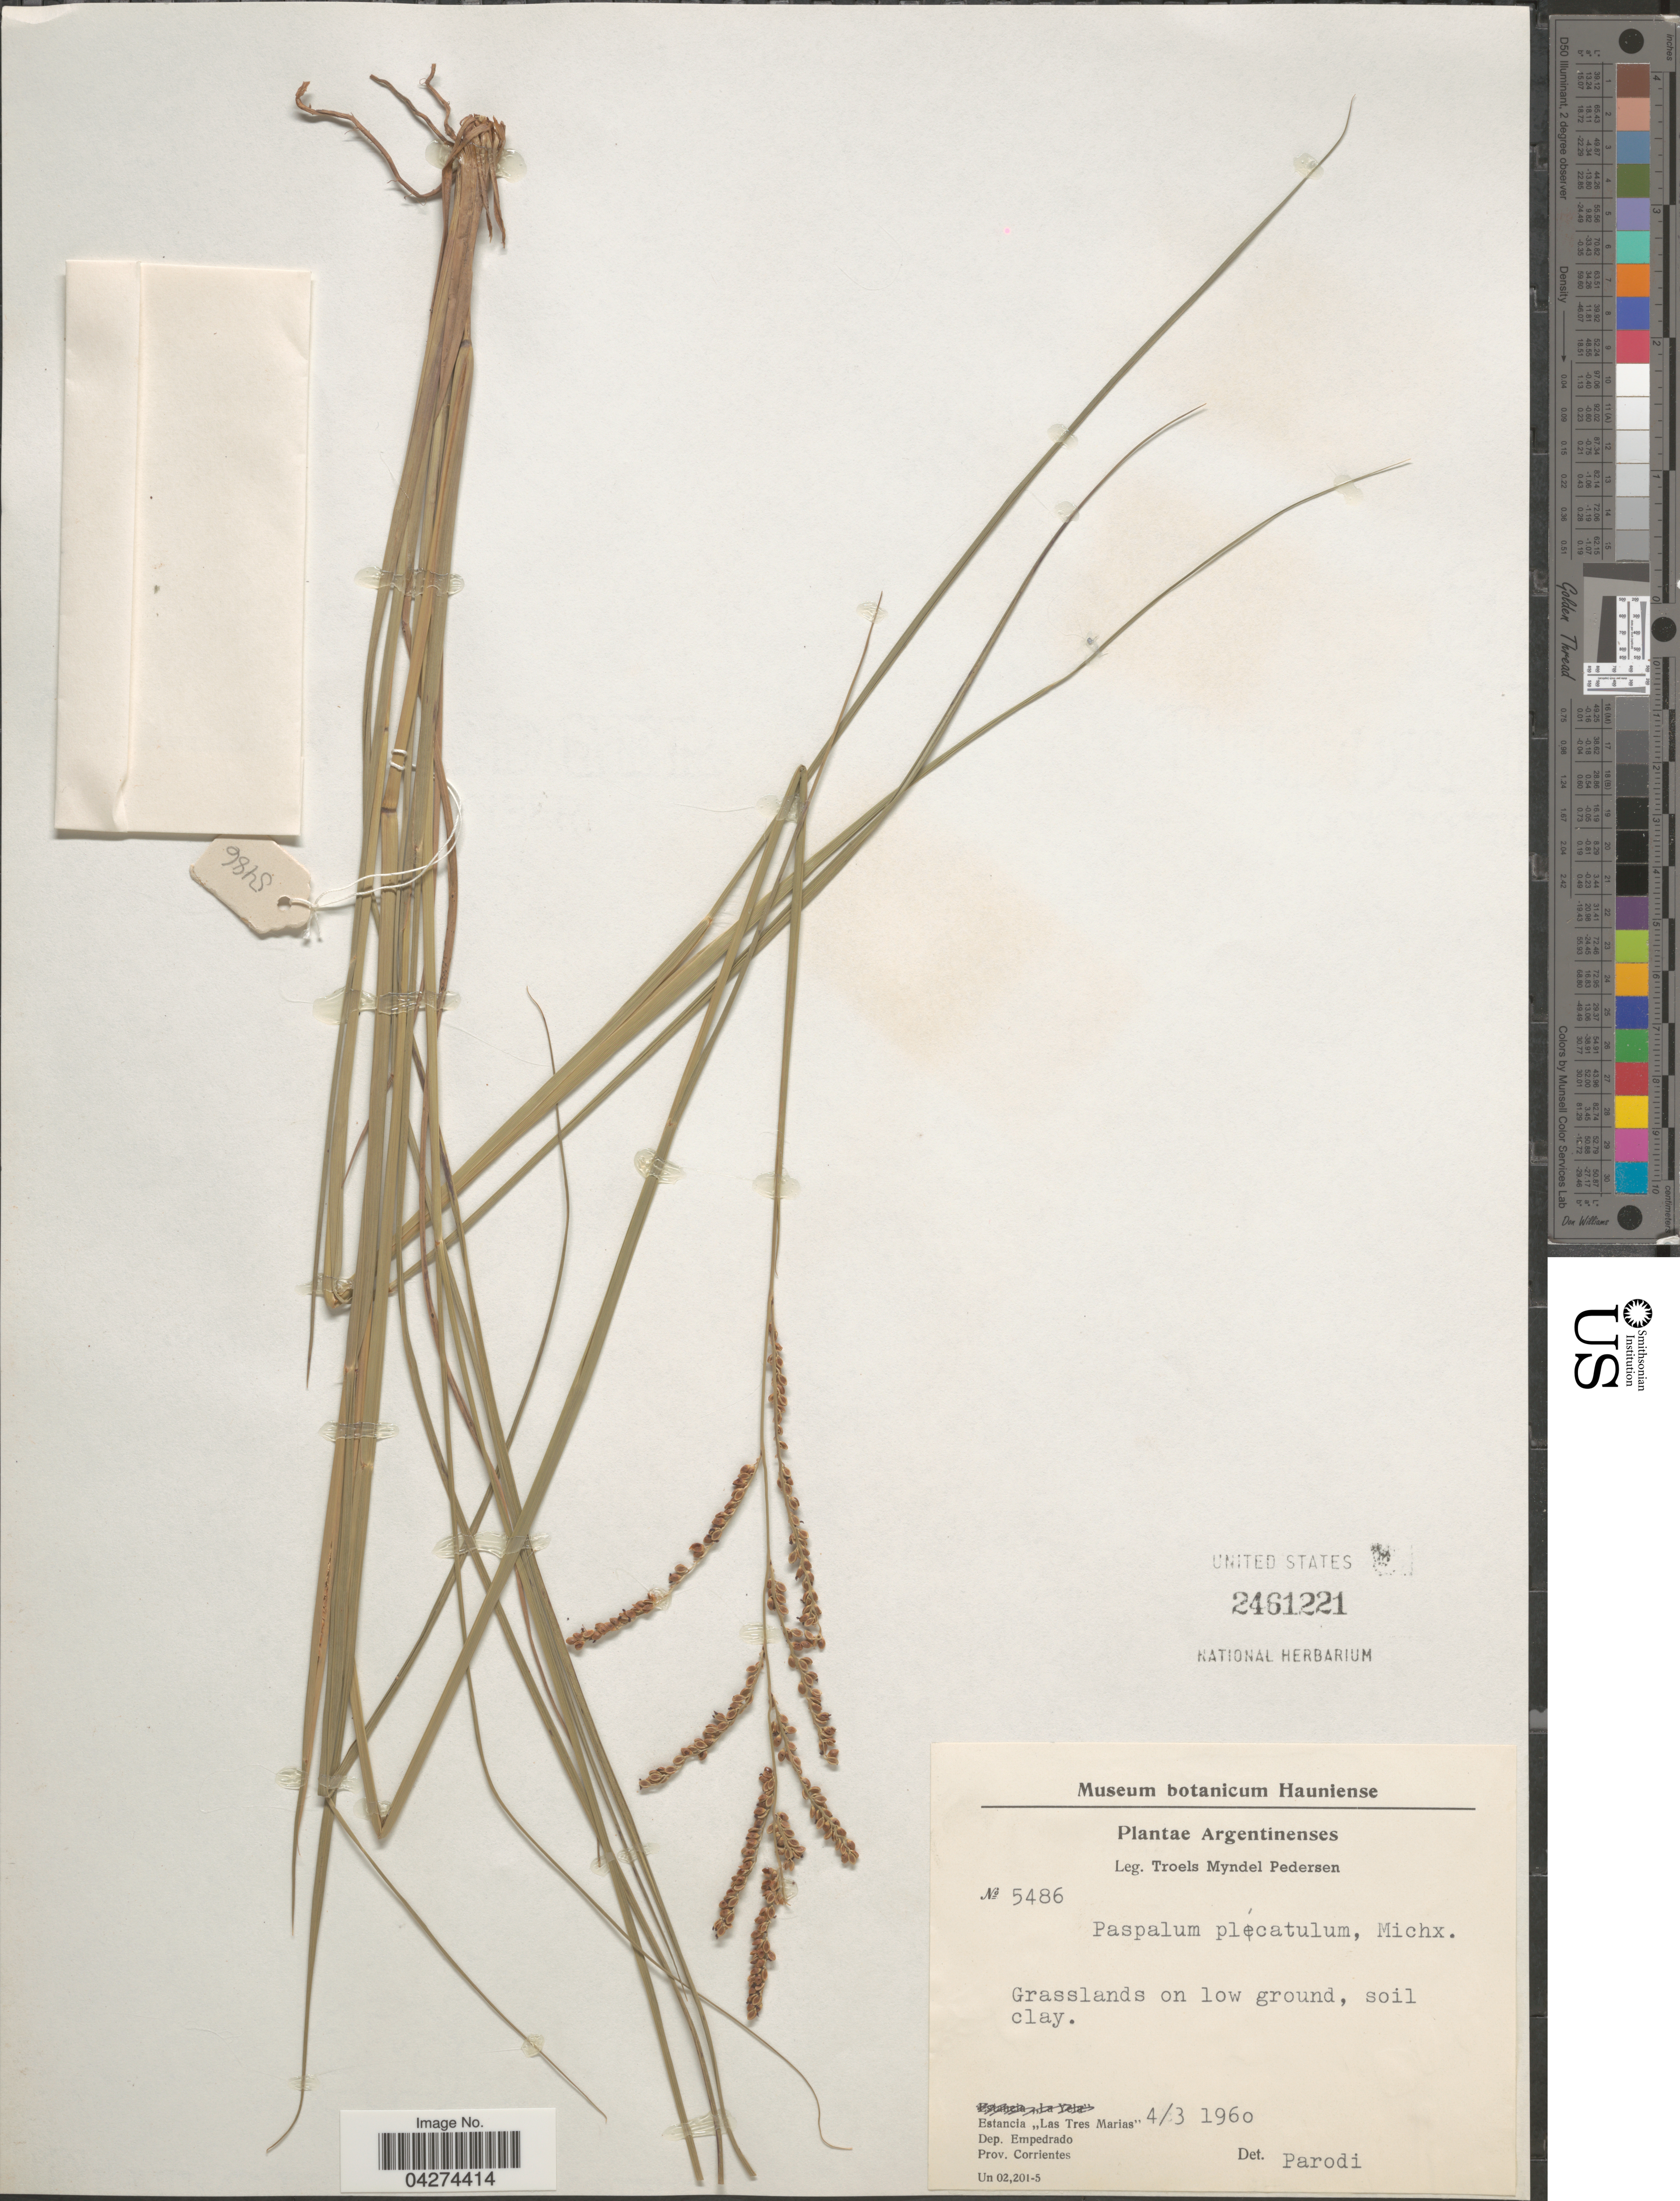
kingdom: Plantae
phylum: Tracheophyta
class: Liliopsida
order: Poales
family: Poaceae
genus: Paspalum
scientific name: Paspalum plicatulum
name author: Michx.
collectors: T. Pederson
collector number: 5486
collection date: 1960-03-04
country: Argentina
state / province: Corrientes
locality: Estancia "Las Tres Marias". Dep. Empedrado.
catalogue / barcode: US 2461221